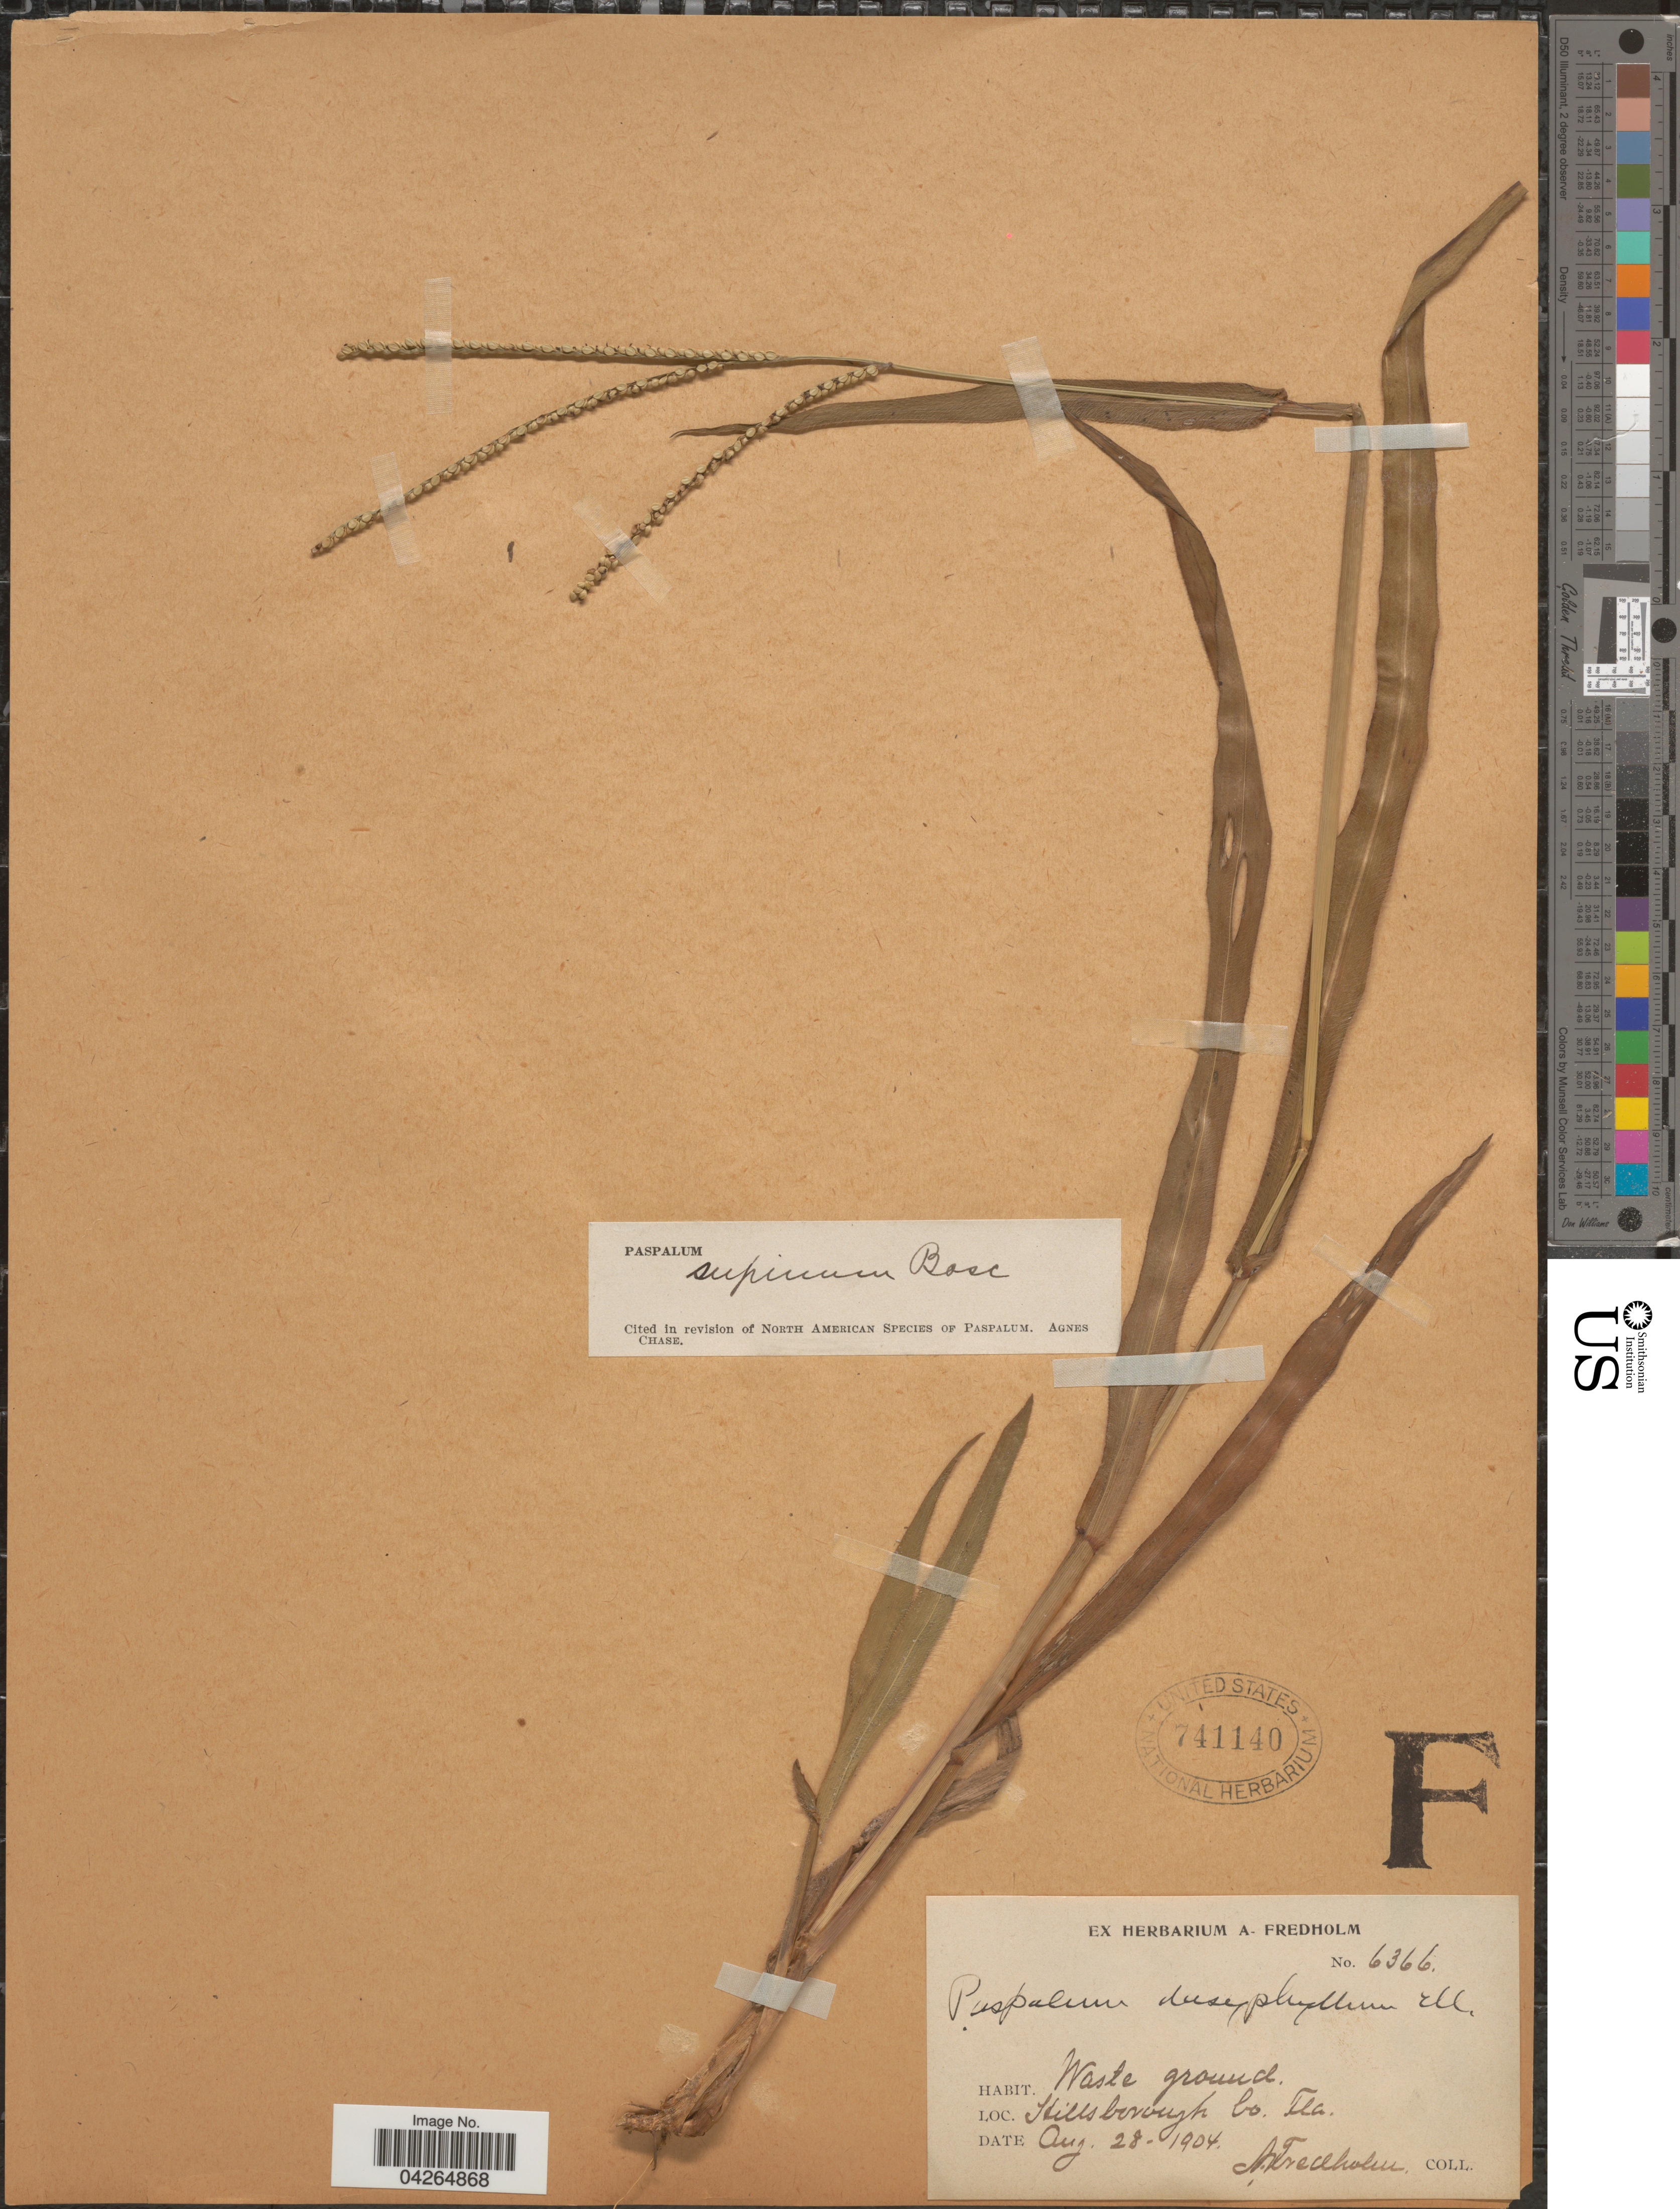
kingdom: Plantae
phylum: Tracheophyta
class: Liliopsida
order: Poales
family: Poaceae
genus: Paspalum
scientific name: Paspalum setaceum var. supinum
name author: (Bosc ex Poir.) Trin.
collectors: A. Fredholm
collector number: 6366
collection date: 1904-08-28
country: United States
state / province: Florida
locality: Hillsborough Co.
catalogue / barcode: US 741140